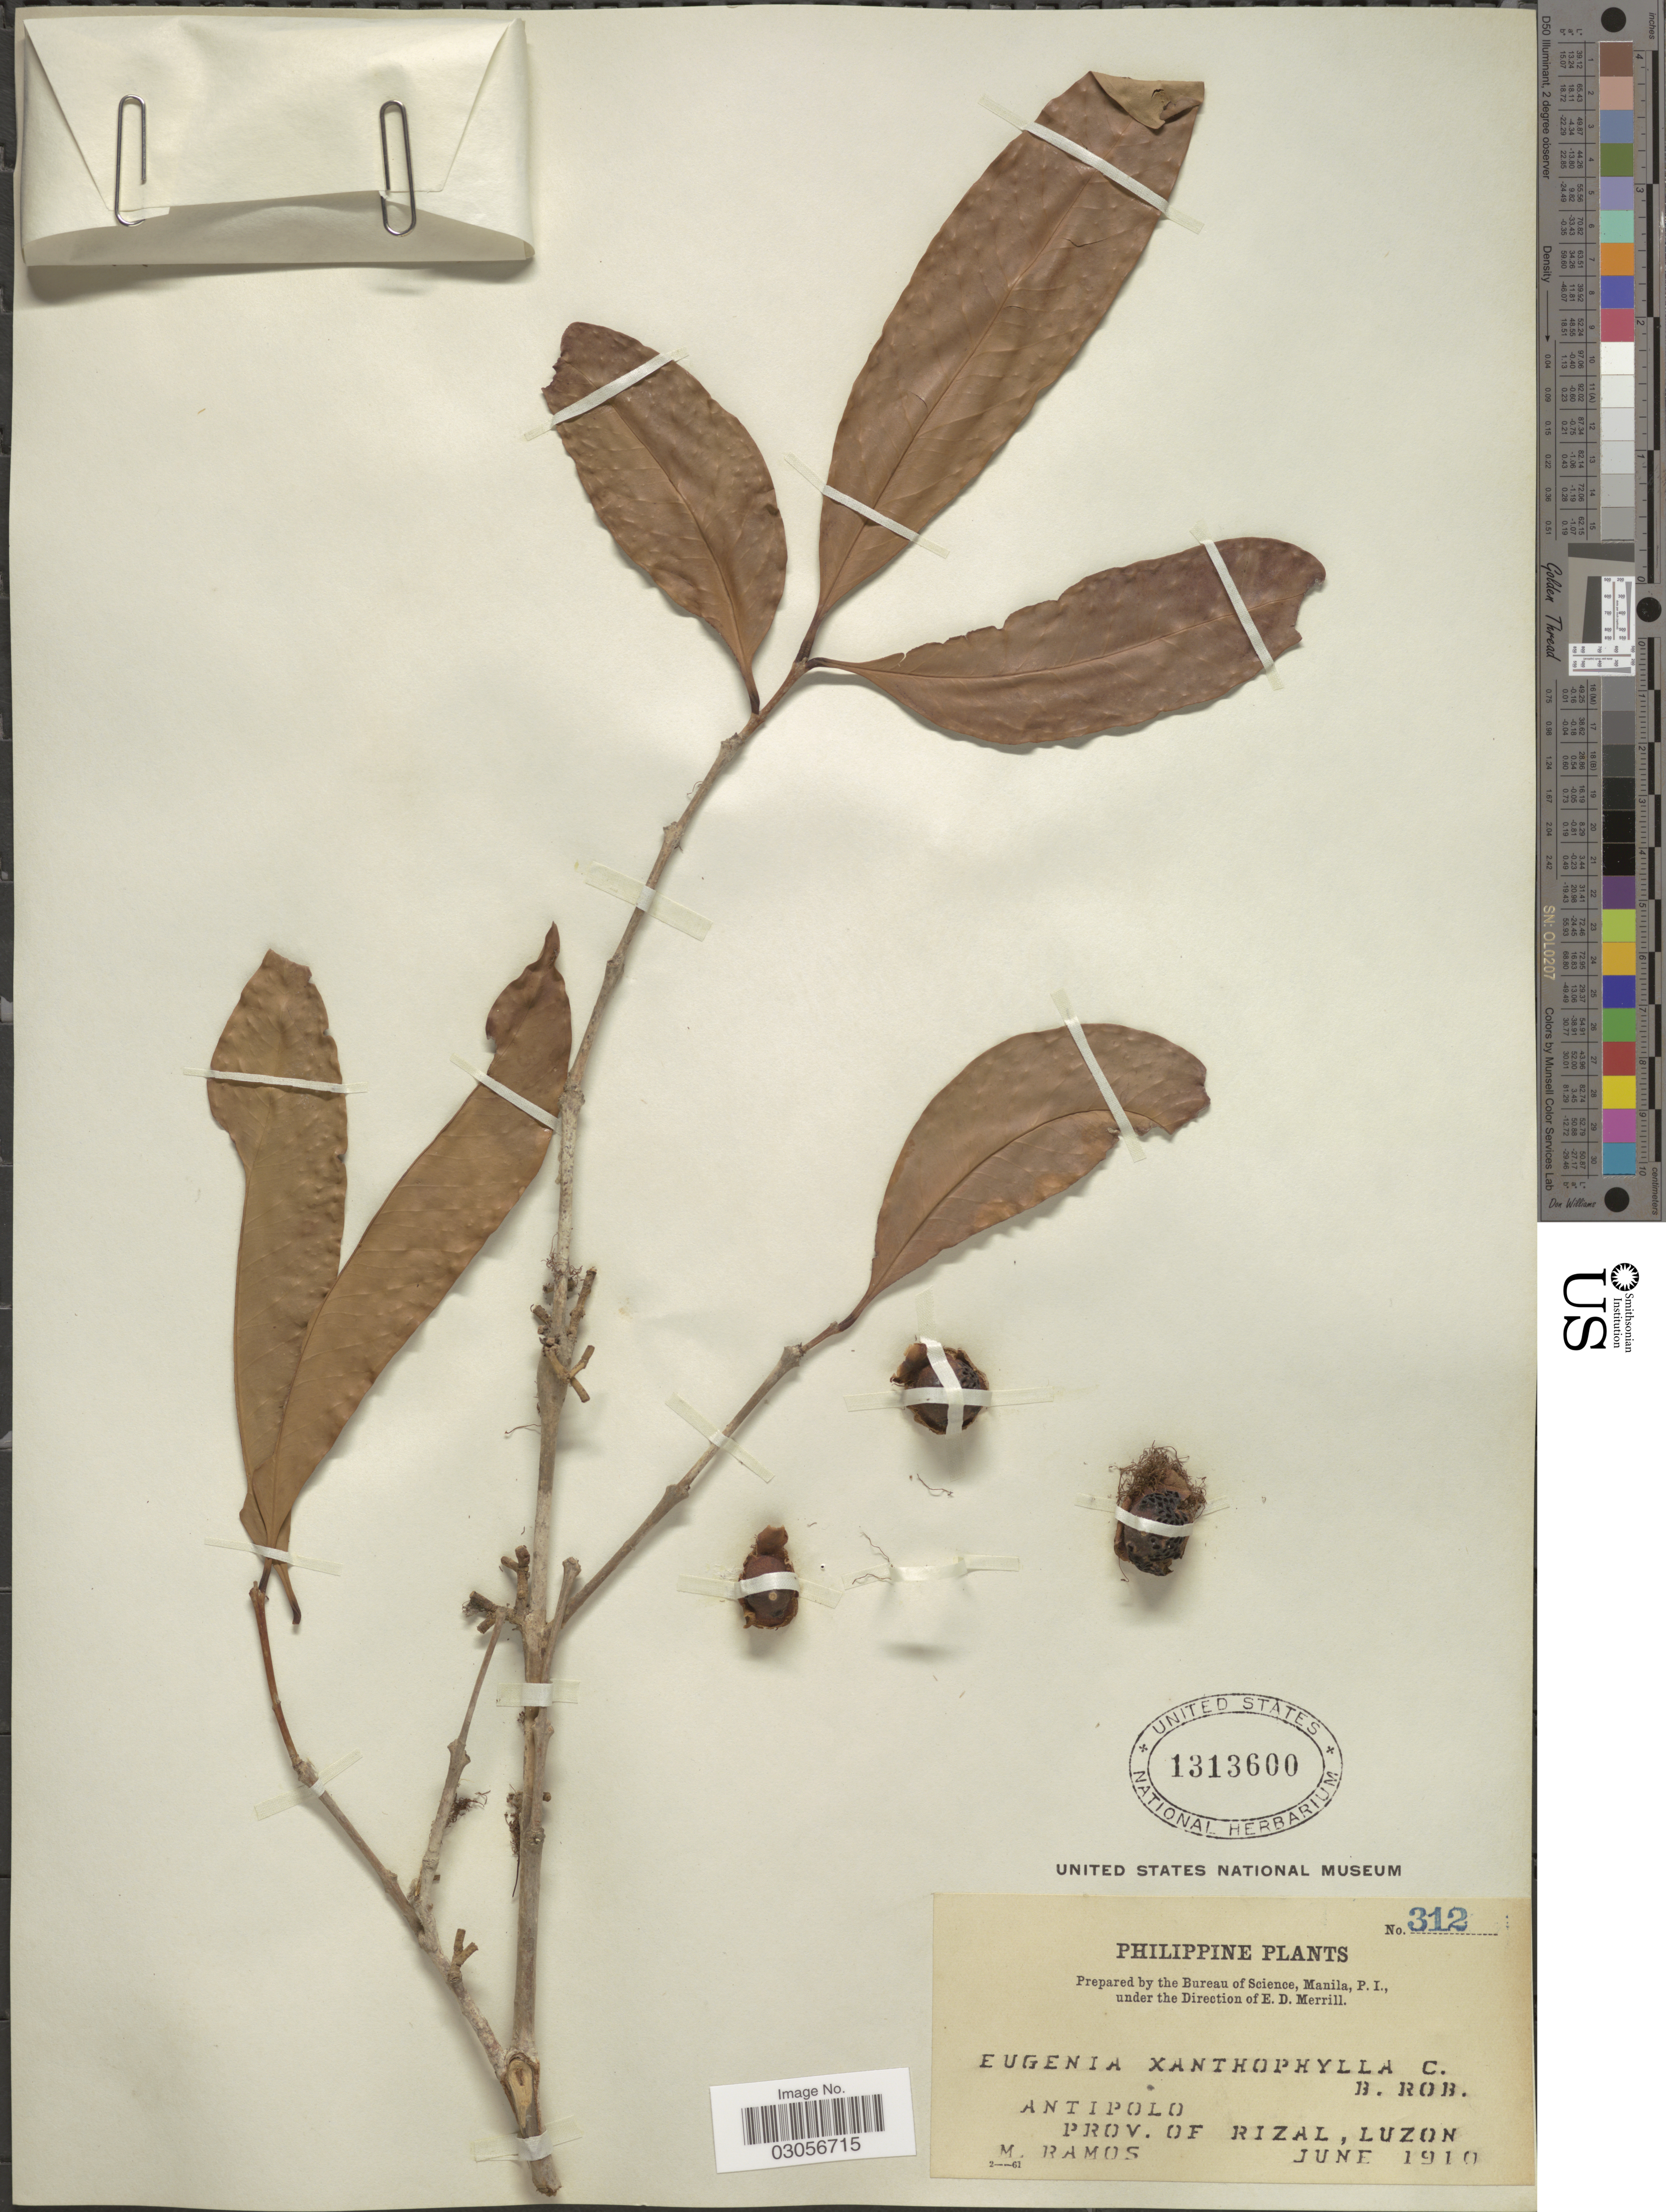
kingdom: Plantae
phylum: Tracheophyta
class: Magnoliopsida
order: Myrtales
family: Myrtaceae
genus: Syzygium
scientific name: Syzygium xanthophyllum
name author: (C.B. Rob.) Merr.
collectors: M. Ramos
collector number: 312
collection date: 1910-06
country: Philippines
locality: Antipolo. Prov. of Rizal, Luzon.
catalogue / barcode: US 1313600